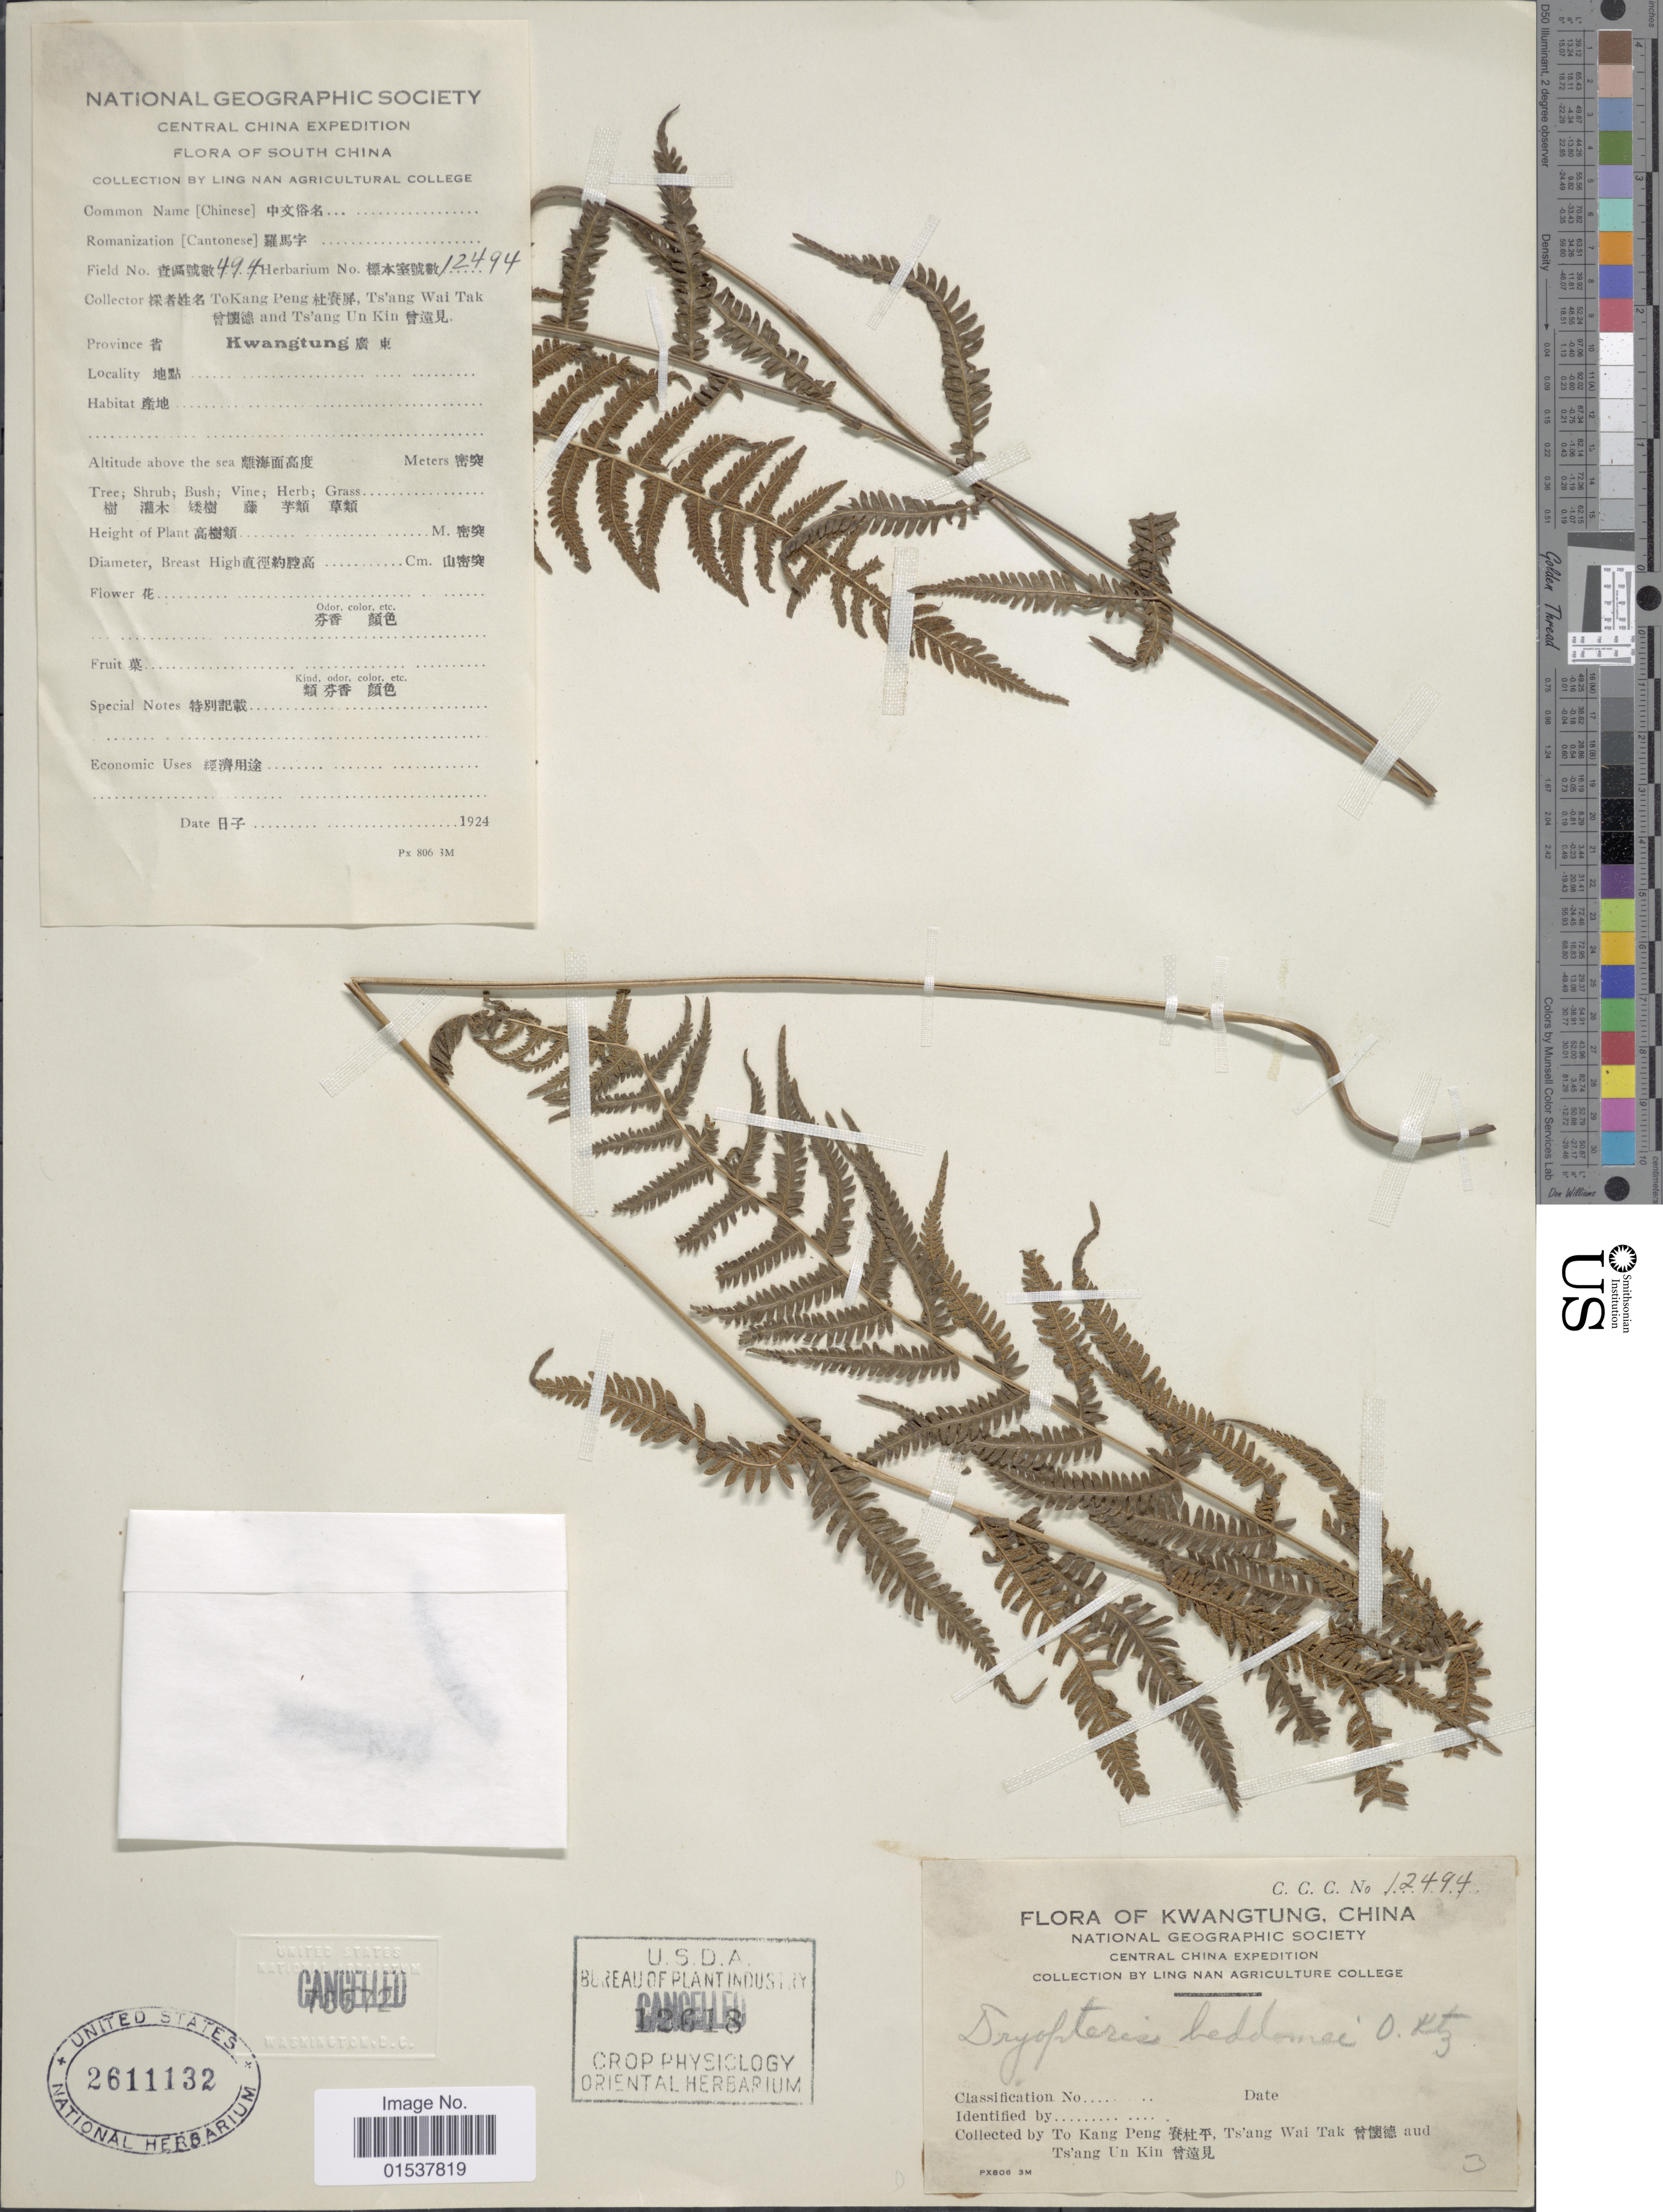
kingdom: Plantae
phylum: Tracheophyta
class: Polypodiopsida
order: Polypodiales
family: Thelypteridaceae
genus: Parathelypteris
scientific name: Parathelypteris beddomei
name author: (Baker) Ching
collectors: T. K. Peng, W. T. Tsang & U. K. Tsang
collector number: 12494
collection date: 1924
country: China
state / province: Guangdong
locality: Province Kwangtung, South China,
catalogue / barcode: US 2611132